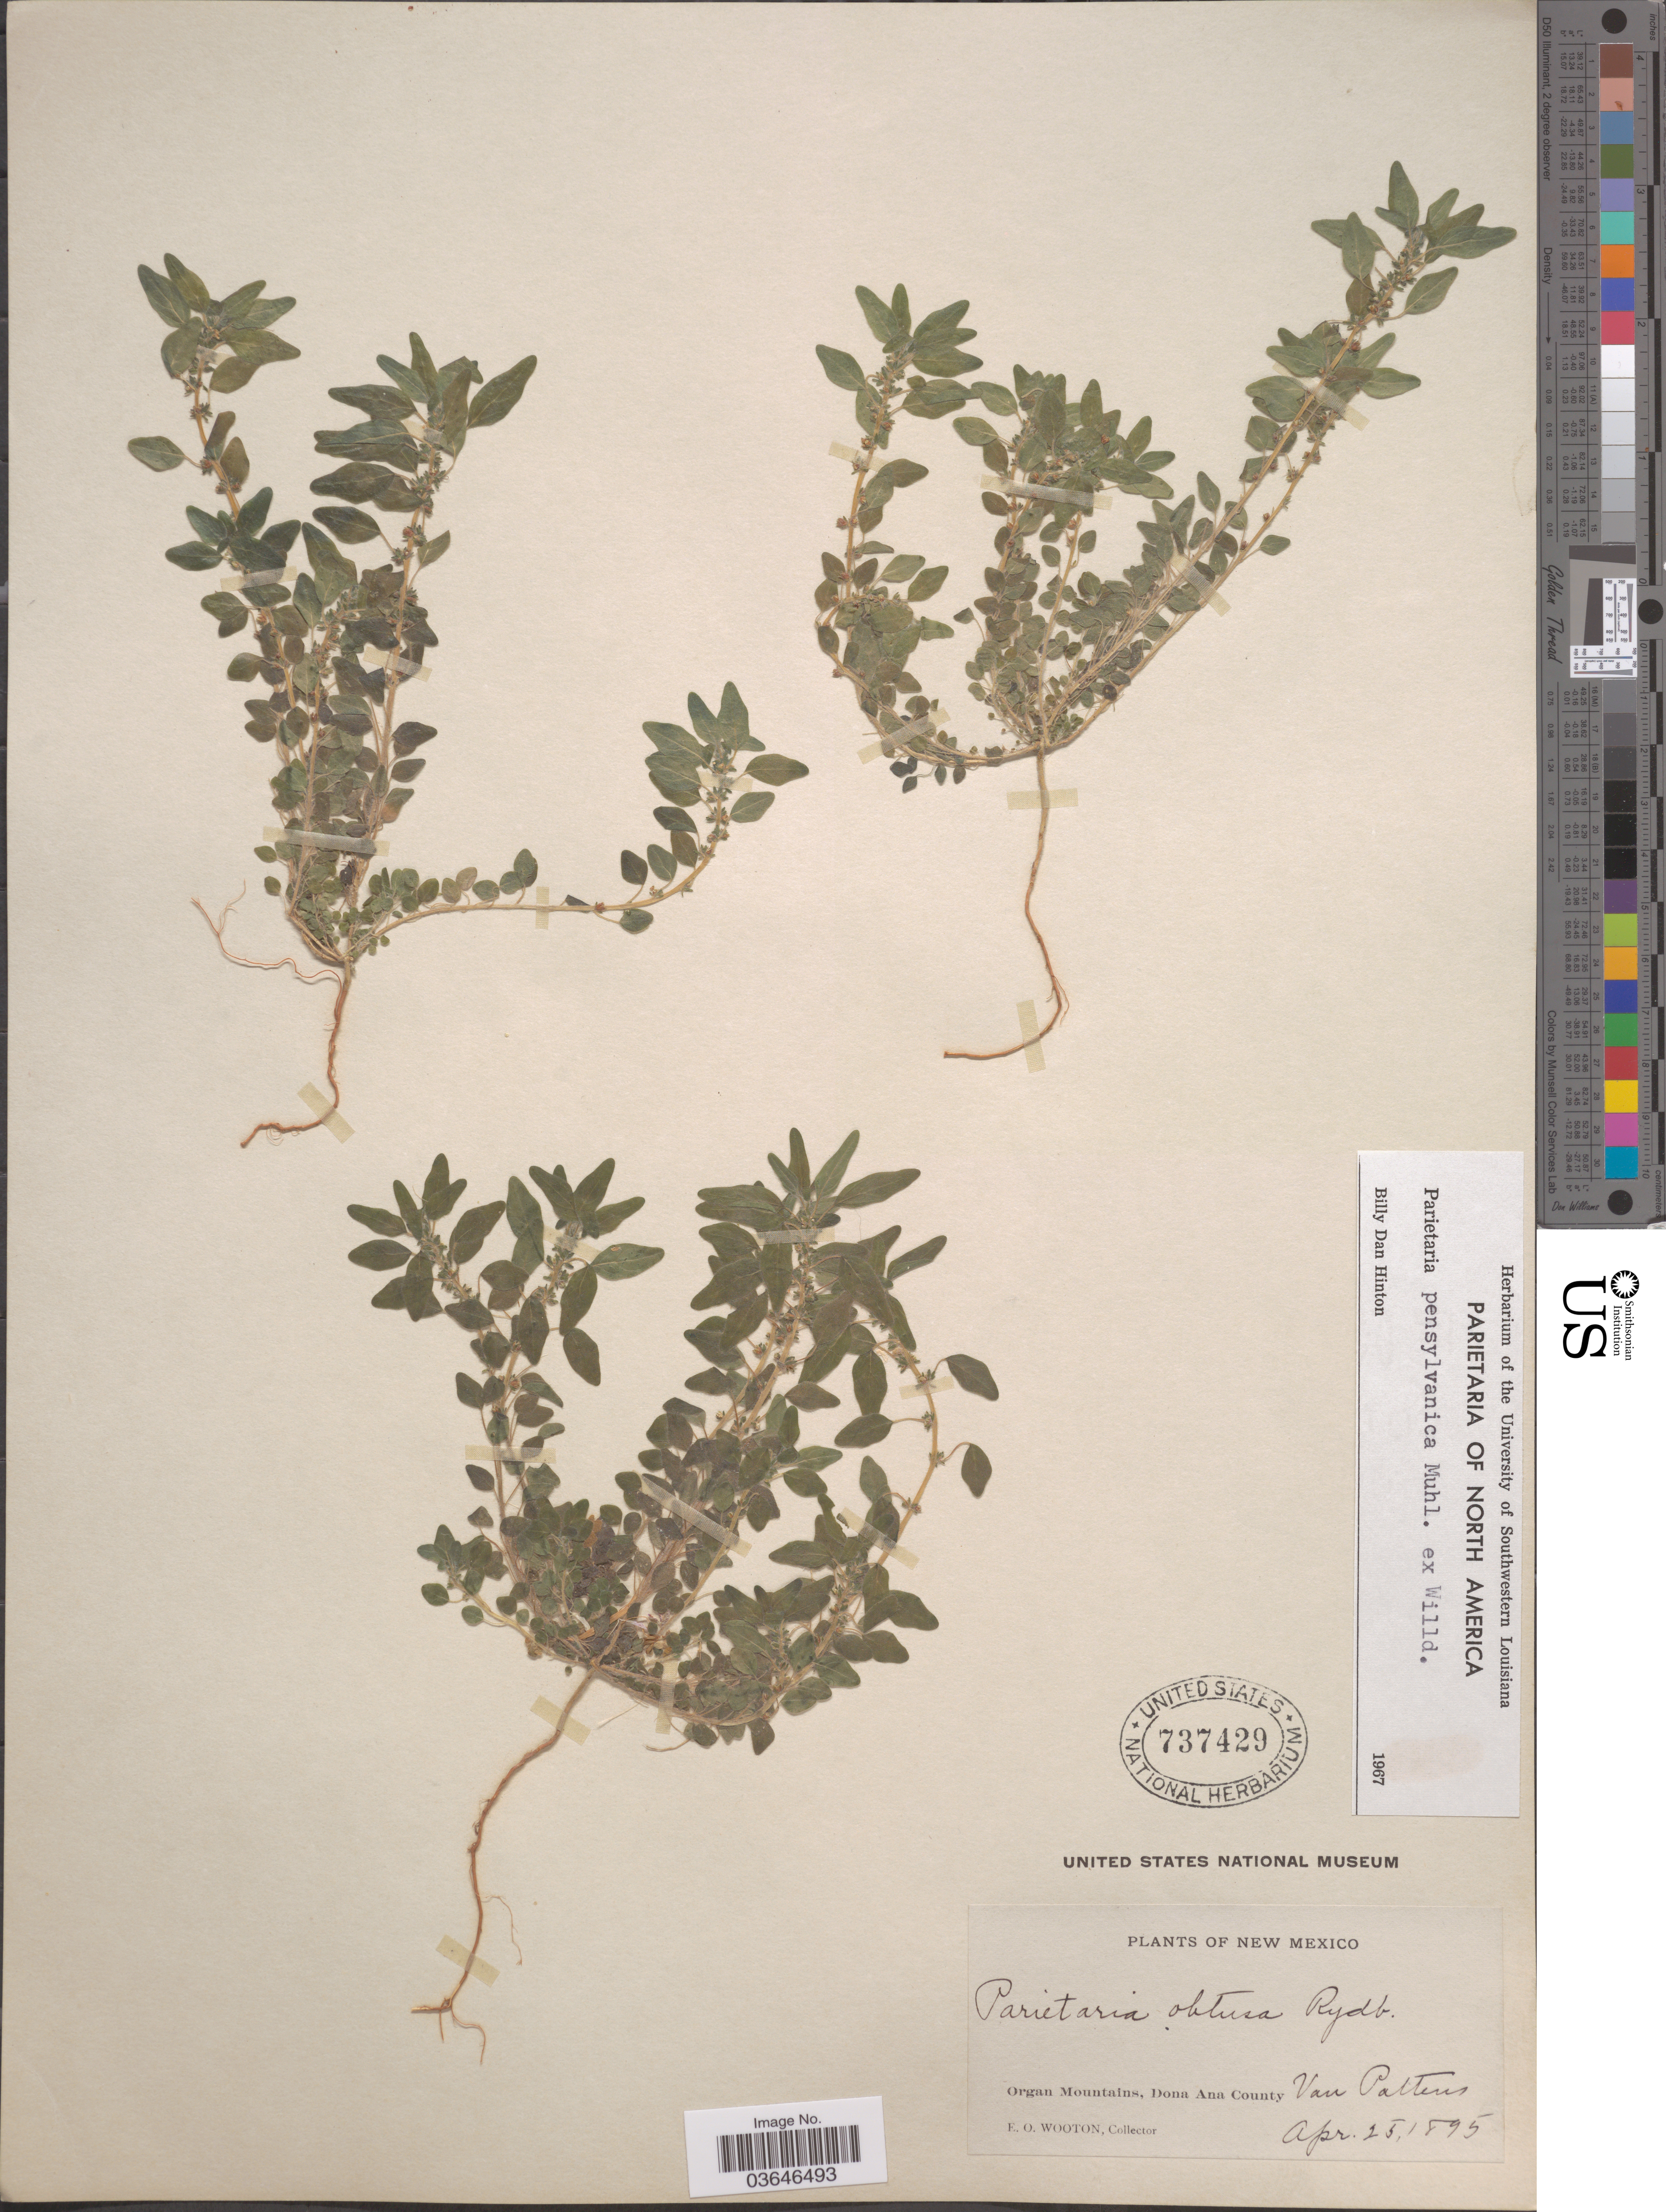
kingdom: Plantae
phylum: Tracheophyta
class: Magnoliopsida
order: Rosales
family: Urticaceae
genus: Parietaria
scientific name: Parietaria pensylvanica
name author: Muhl. ex Willd.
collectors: E. O. Wooton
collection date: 1895-04-25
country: United States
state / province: New Mexico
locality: Organ Mountains, Dona Ana County. Van Pattens.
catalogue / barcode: US 737429